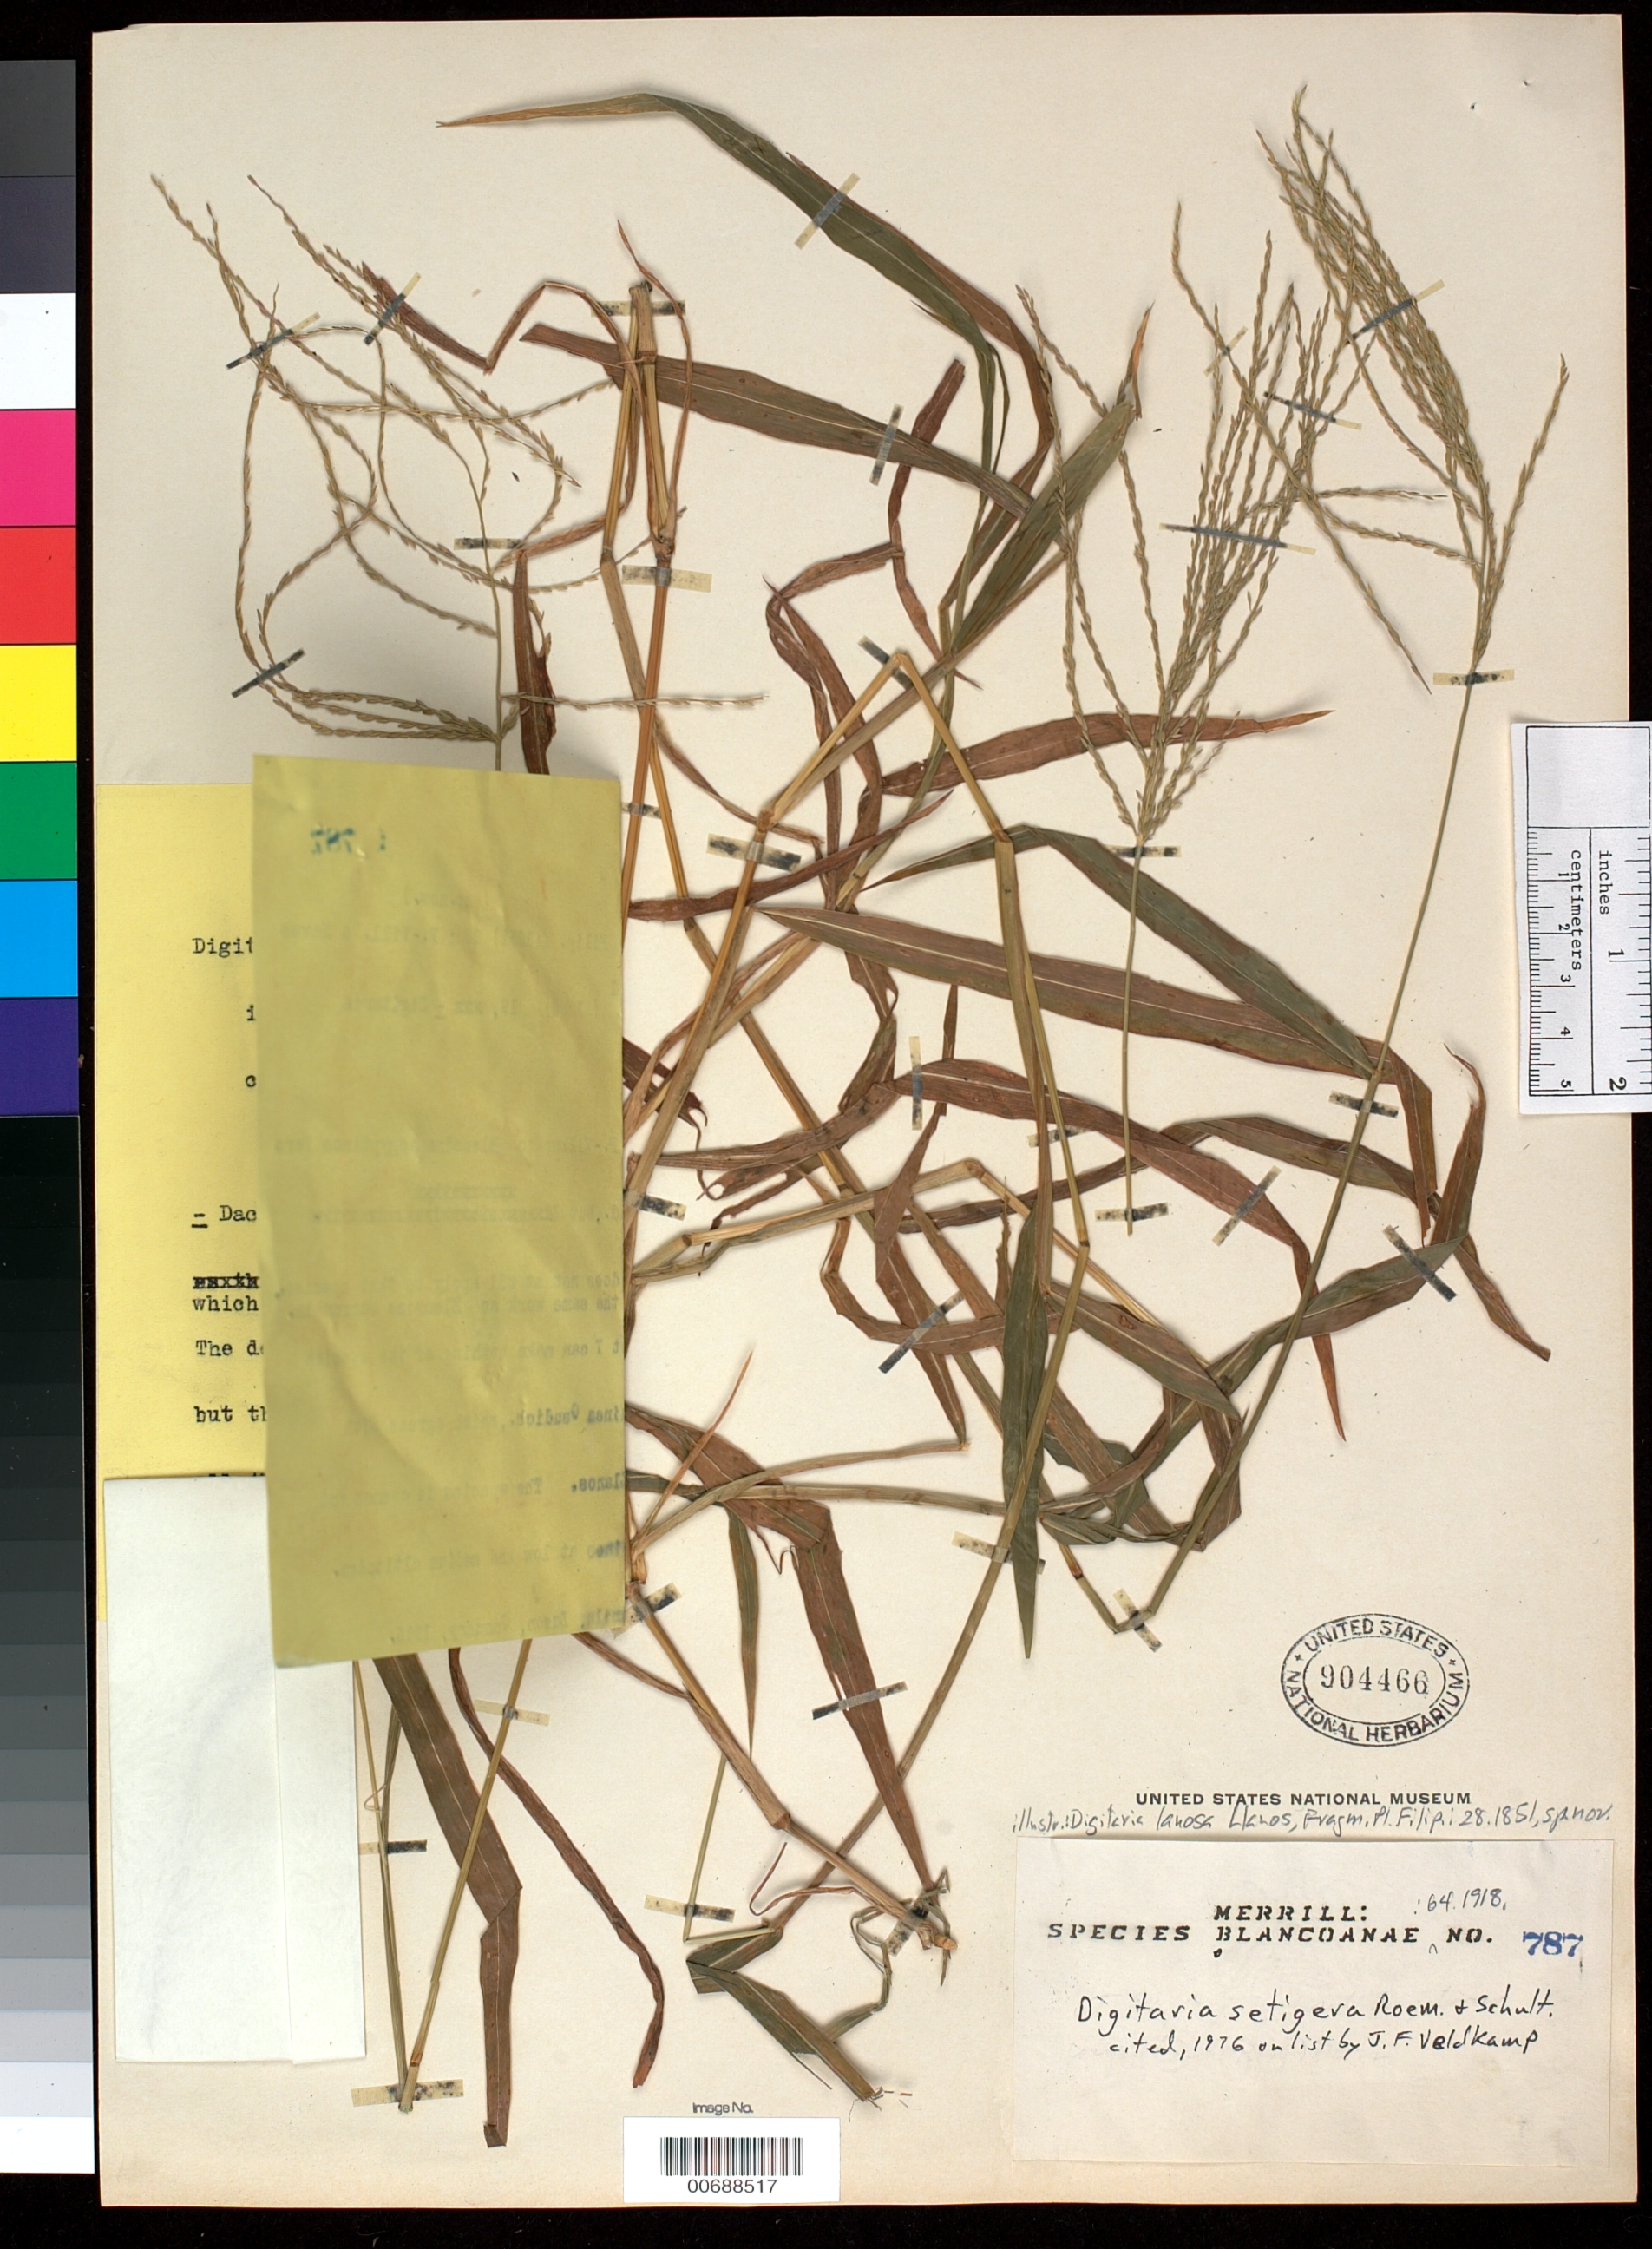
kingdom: Plantae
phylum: Tracheophyta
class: Liliopsida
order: Poales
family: Poaceae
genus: Digitaria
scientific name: Digitaria setigera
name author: Roth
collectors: E. D. Merrill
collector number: Sp. Blancoan. 0787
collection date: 1915-01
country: Philippines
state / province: National Capital Region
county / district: Manila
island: Luzon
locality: Manila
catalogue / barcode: US 904466